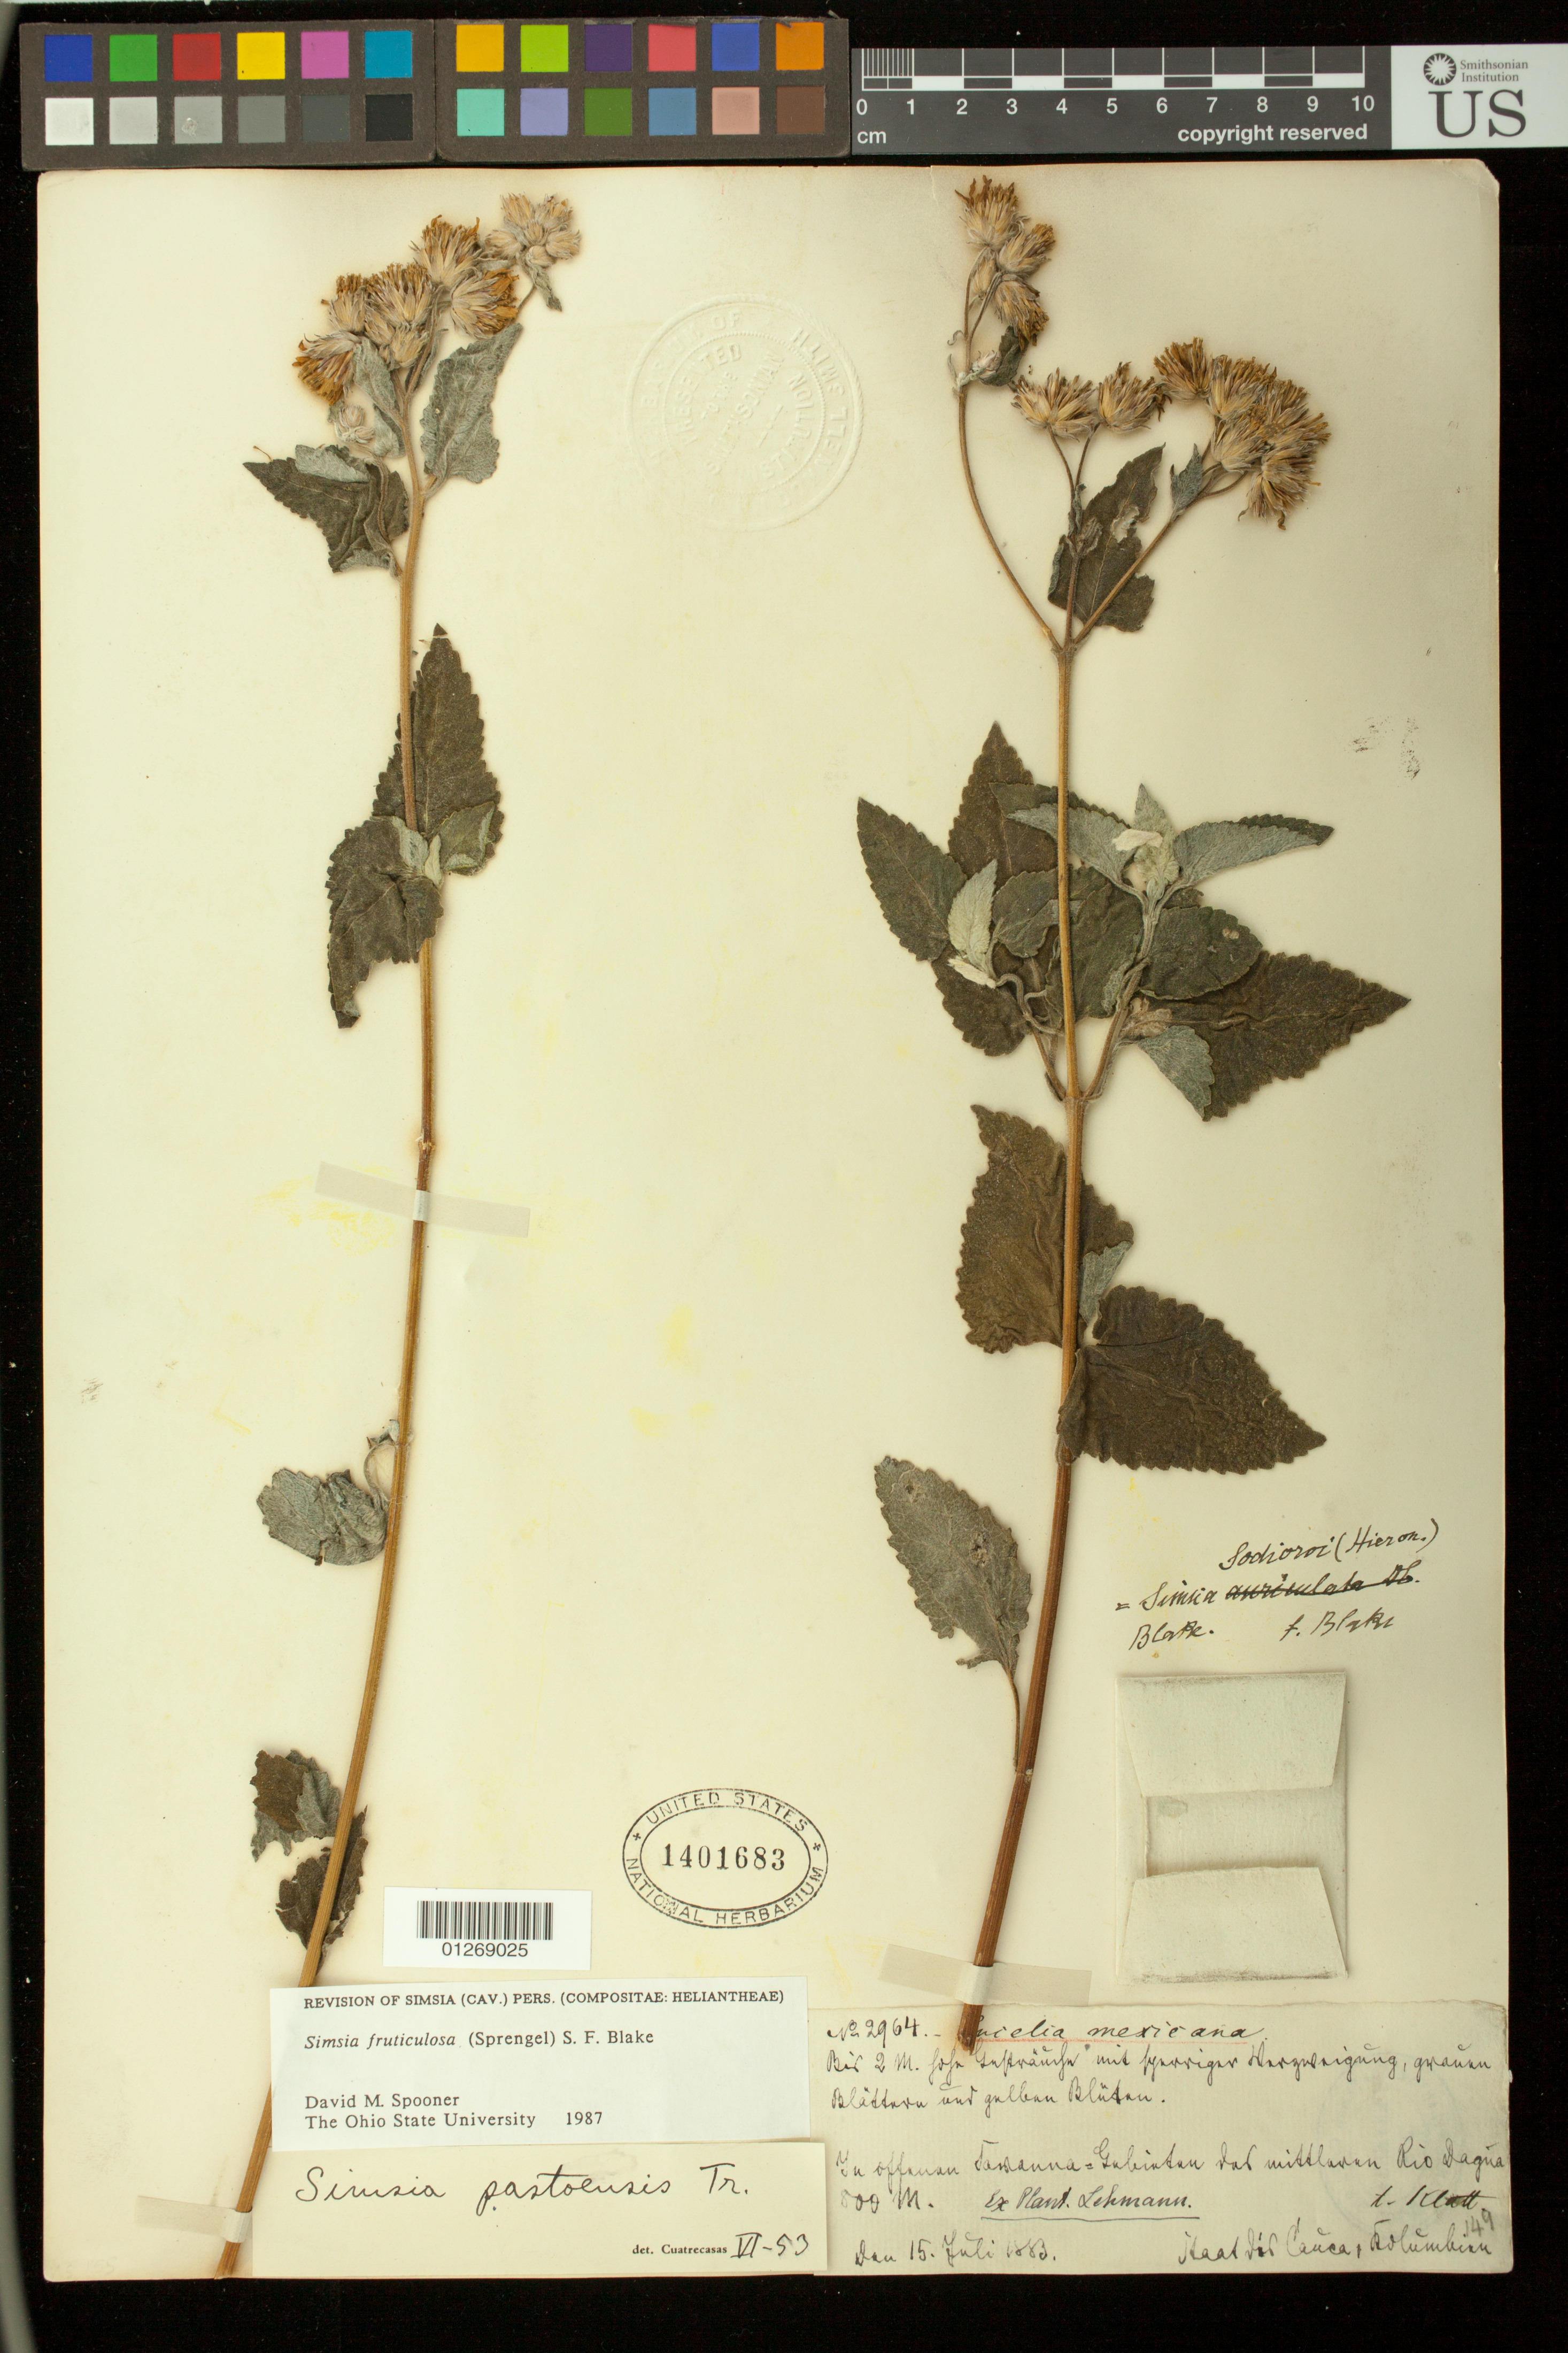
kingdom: Plantae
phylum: Tracheophyta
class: Magnoliopsida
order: Asterales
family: Asteraceae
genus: Encelia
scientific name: Encelia sodiroi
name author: Hieron.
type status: Possible Type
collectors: F. C. Lehmann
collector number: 2964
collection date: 1883-07-15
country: Colombia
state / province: Valle del Cauca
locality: In offensu Savanna = Gubinter das middlaven Rio Dagua [interpreted]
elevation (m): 800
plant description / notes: Dubiously a type but probably original material; collection not explicitly cited, but protologue makes indirect reference to other collections as previous misidentifications.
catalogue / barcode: US 1401683